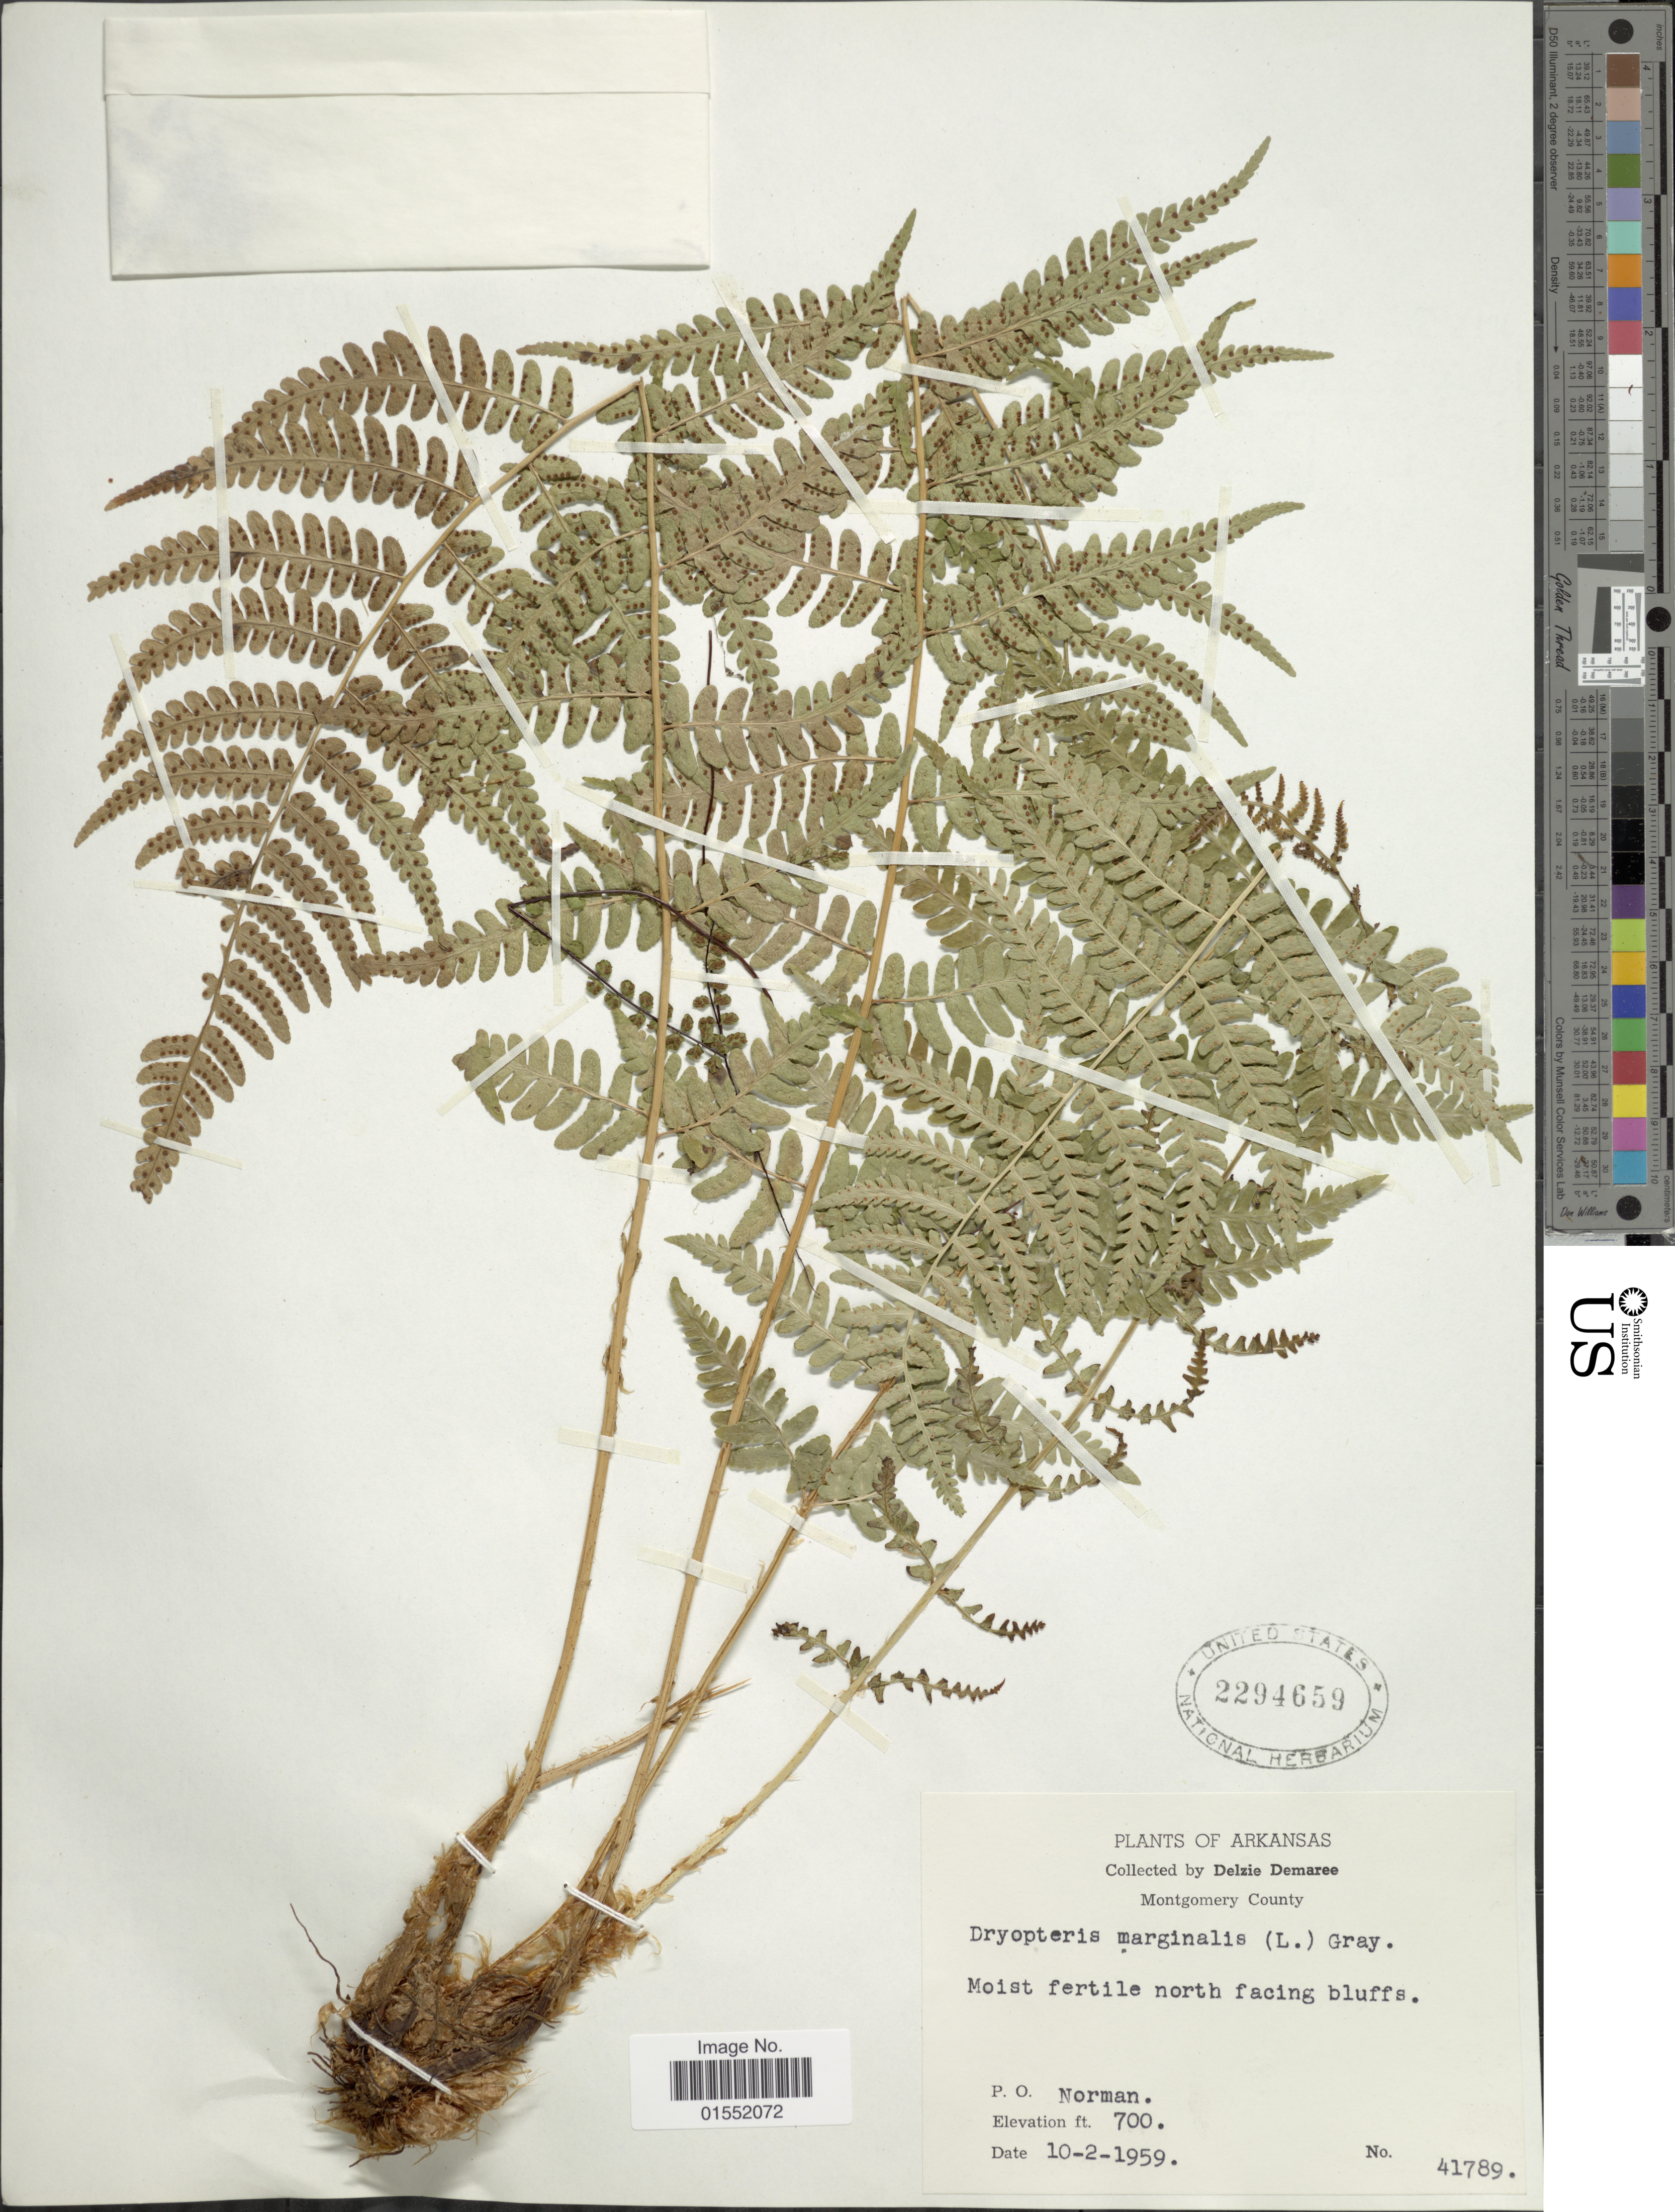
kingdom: Plantae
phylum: Tracheophyta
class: Polypodiopsida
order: Polypodiales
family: Dryopteridaceae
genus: Dryopteris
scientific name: Dryopteris marginalis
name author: (L.) A. Gray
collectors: D. Demaree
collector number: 41789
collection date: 1959-10-02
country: United States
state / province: Arkansas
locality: Montgomery County, Moist fertile north facing bluffs, P. O. Norman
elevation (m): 213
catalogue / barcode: US 2294659